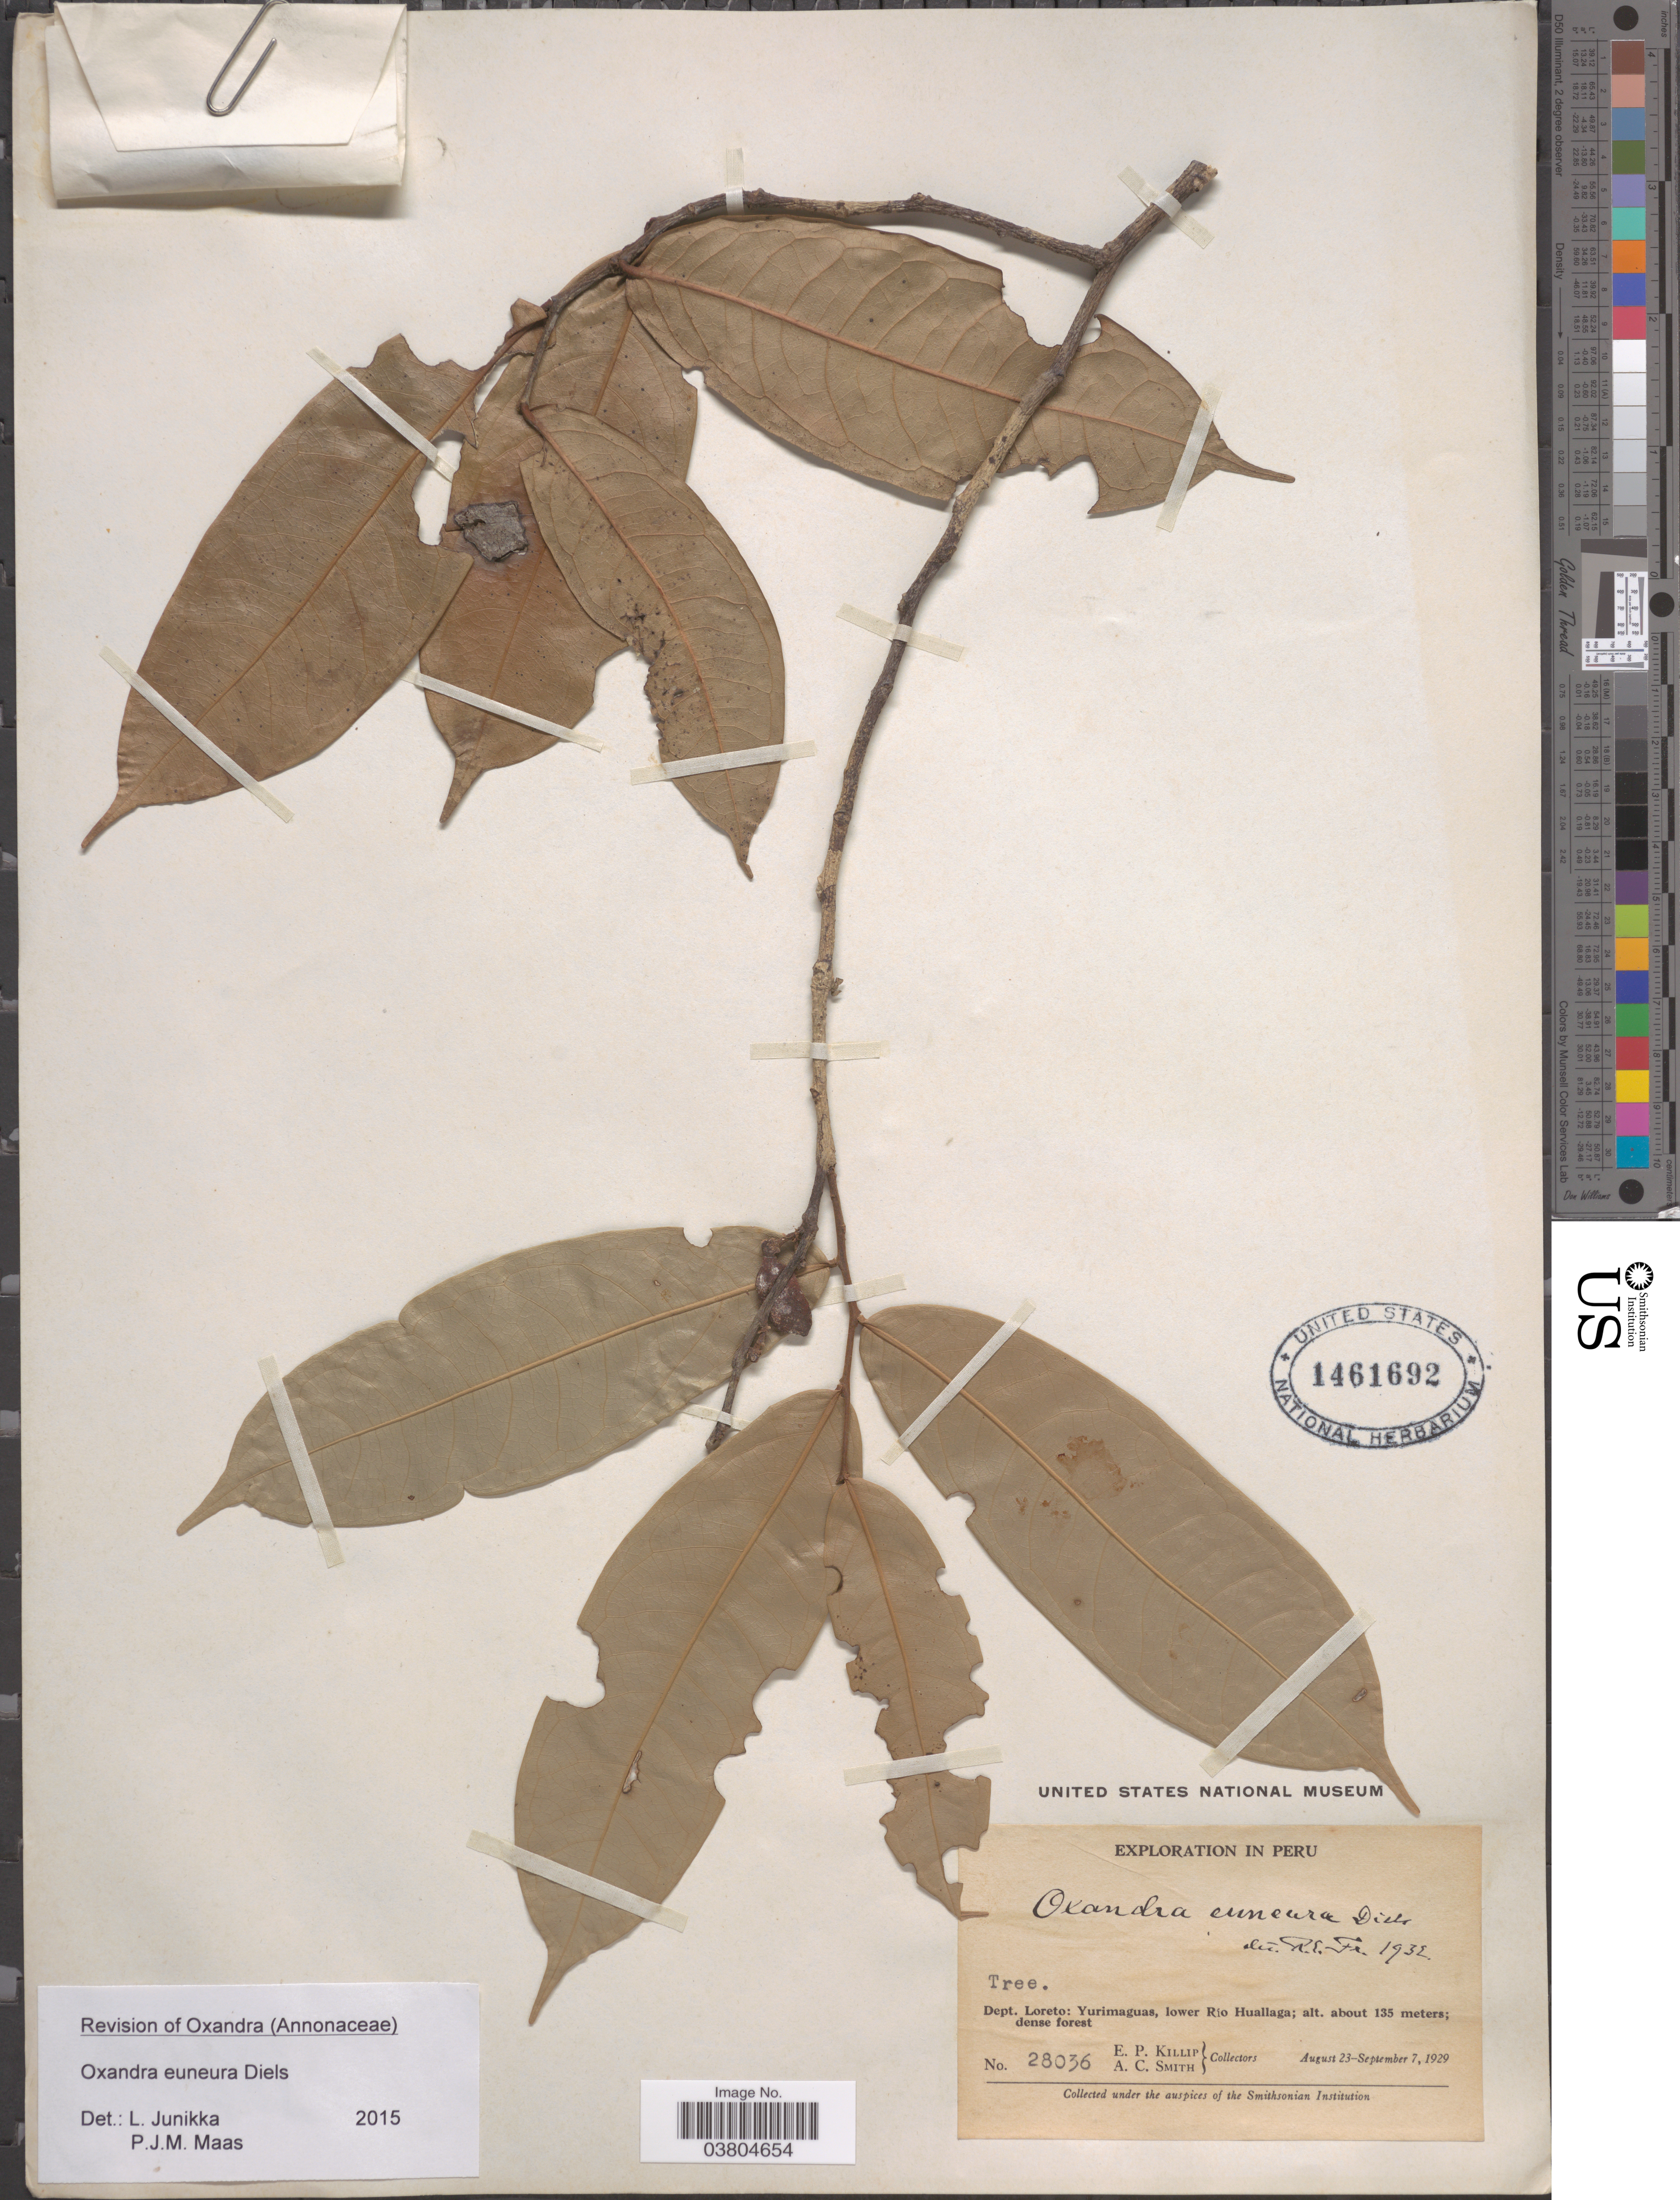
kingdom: Plantae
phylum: Tracheophyta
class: Magnoliopsida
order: Magnoliales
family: Annonaceae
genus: Oxandra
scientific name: Oxandra euneura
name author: Diels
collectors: E. P. Killip & A. C. Smith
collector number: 28036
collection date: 1929-08-23/1929-09-07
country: Peru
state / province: Loreto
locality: Dept. Loreto: Yurimaguas, lower Río Huallaga.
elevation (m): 135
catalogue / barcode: US 1461692